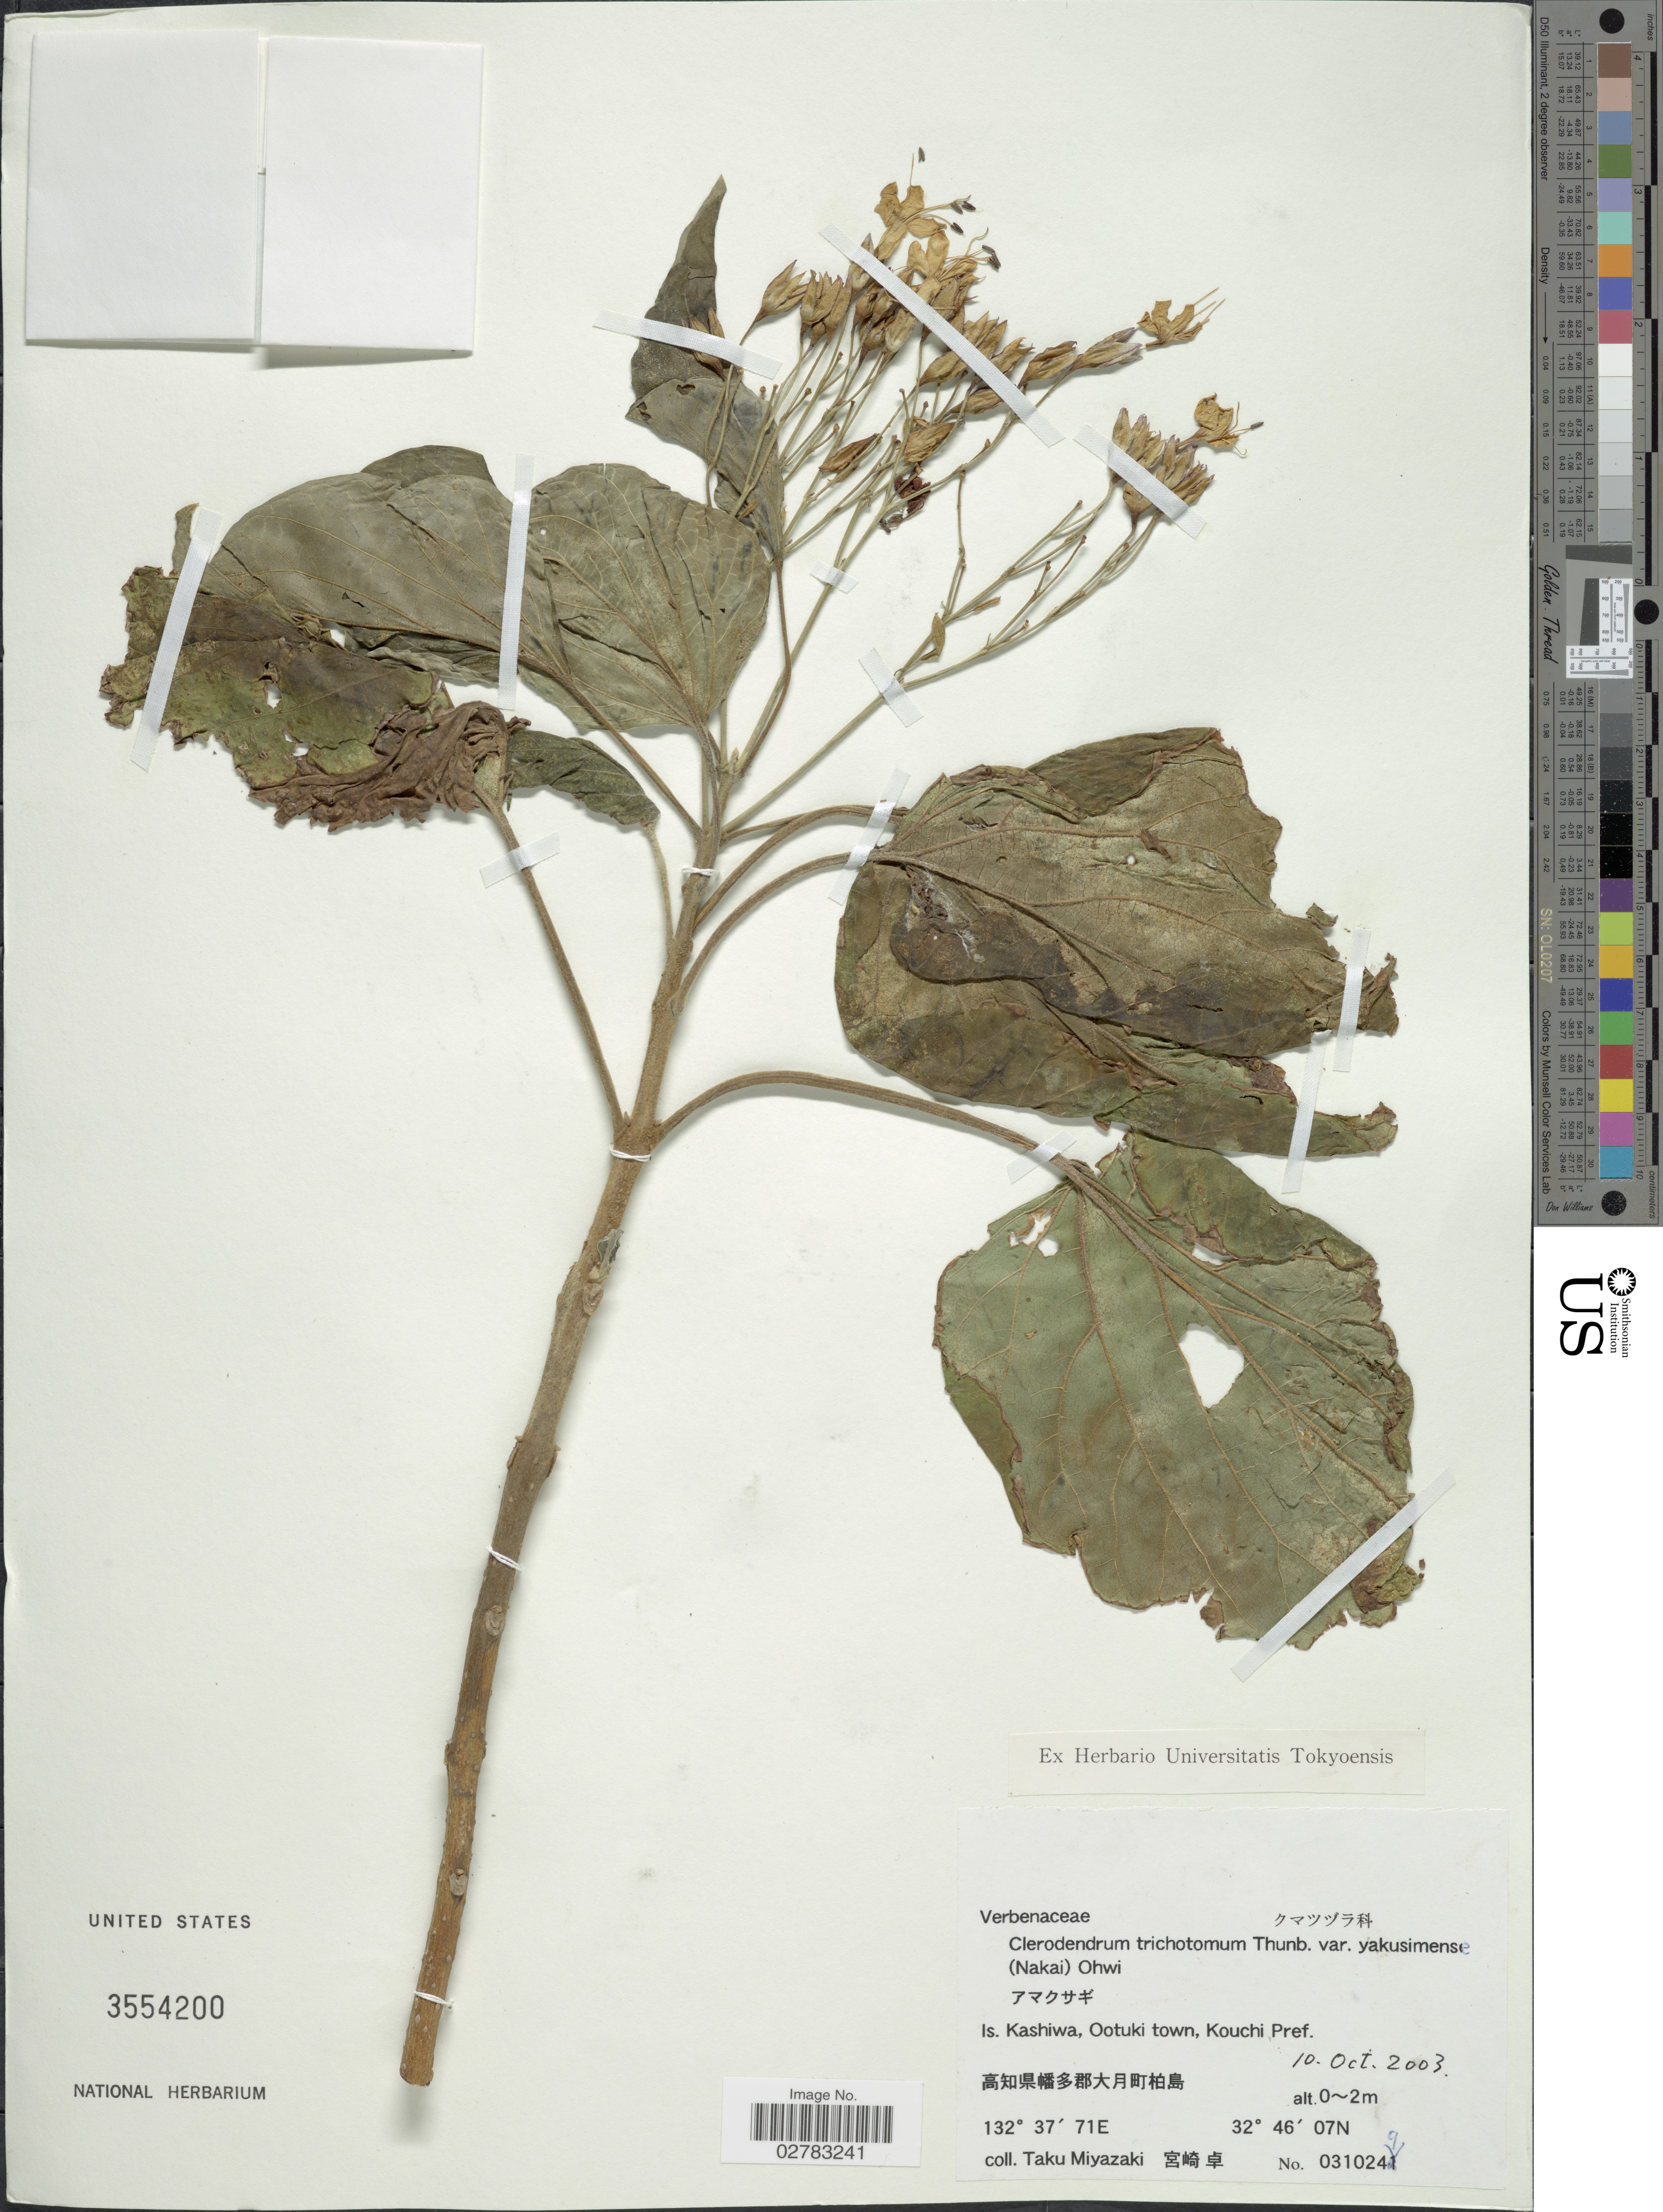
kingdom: Plantae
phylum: Tracheophyta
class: Magnoliopsida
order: Lamiales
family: Lamiaceae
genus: Clerodendrum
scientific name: Clerodendrum trichotomum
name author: Thunb.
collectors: T. Miyazaki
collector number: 0310249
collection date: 2003-10-10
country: Japan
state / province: Koti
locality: Is. Kashiwa, Ootuki town, Kouchi Pref.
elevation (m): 0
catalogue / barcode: US 3554200